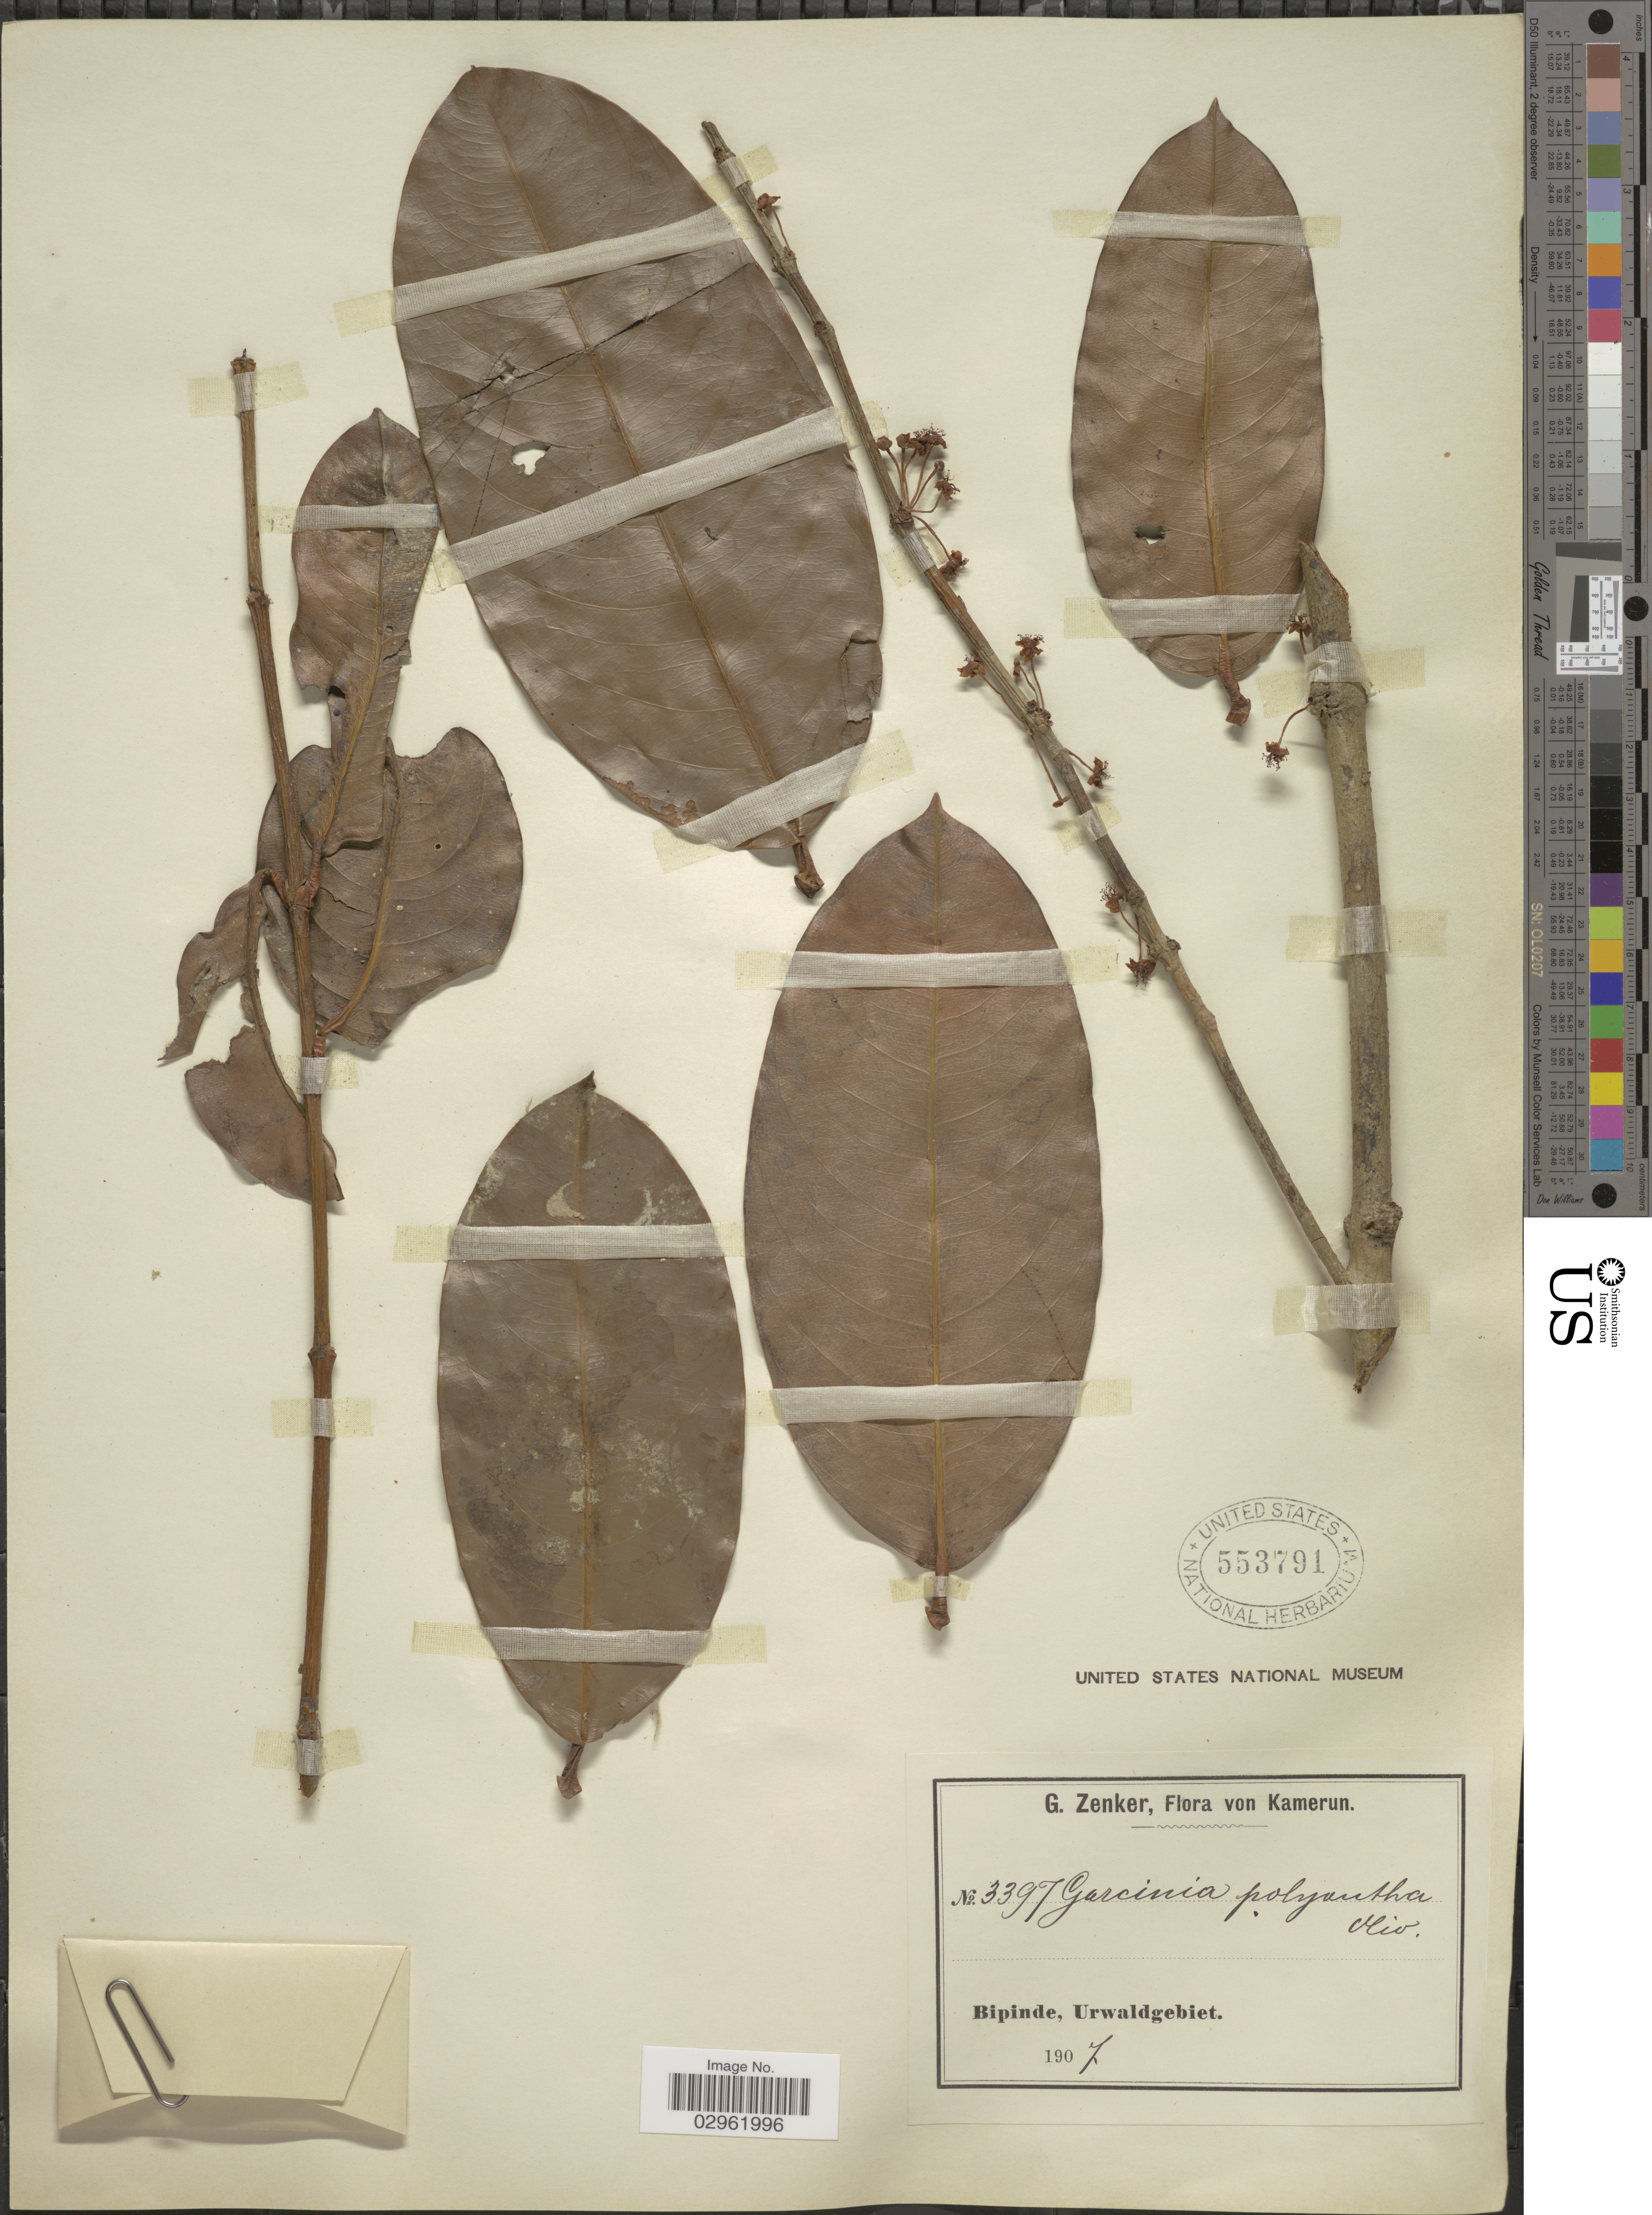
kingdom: Plantae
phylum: Tracheophyta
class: Magnoliopsida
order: Malpighiales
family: Clusiaceae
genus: Garcinia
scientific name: Garcinia polyantha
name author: Oliv.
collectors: G. A. Zenker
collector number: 3397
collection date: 1907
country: Cameroon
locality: Kamerun. Bipinde, Urwaldgebiet.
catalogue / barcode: US 553791